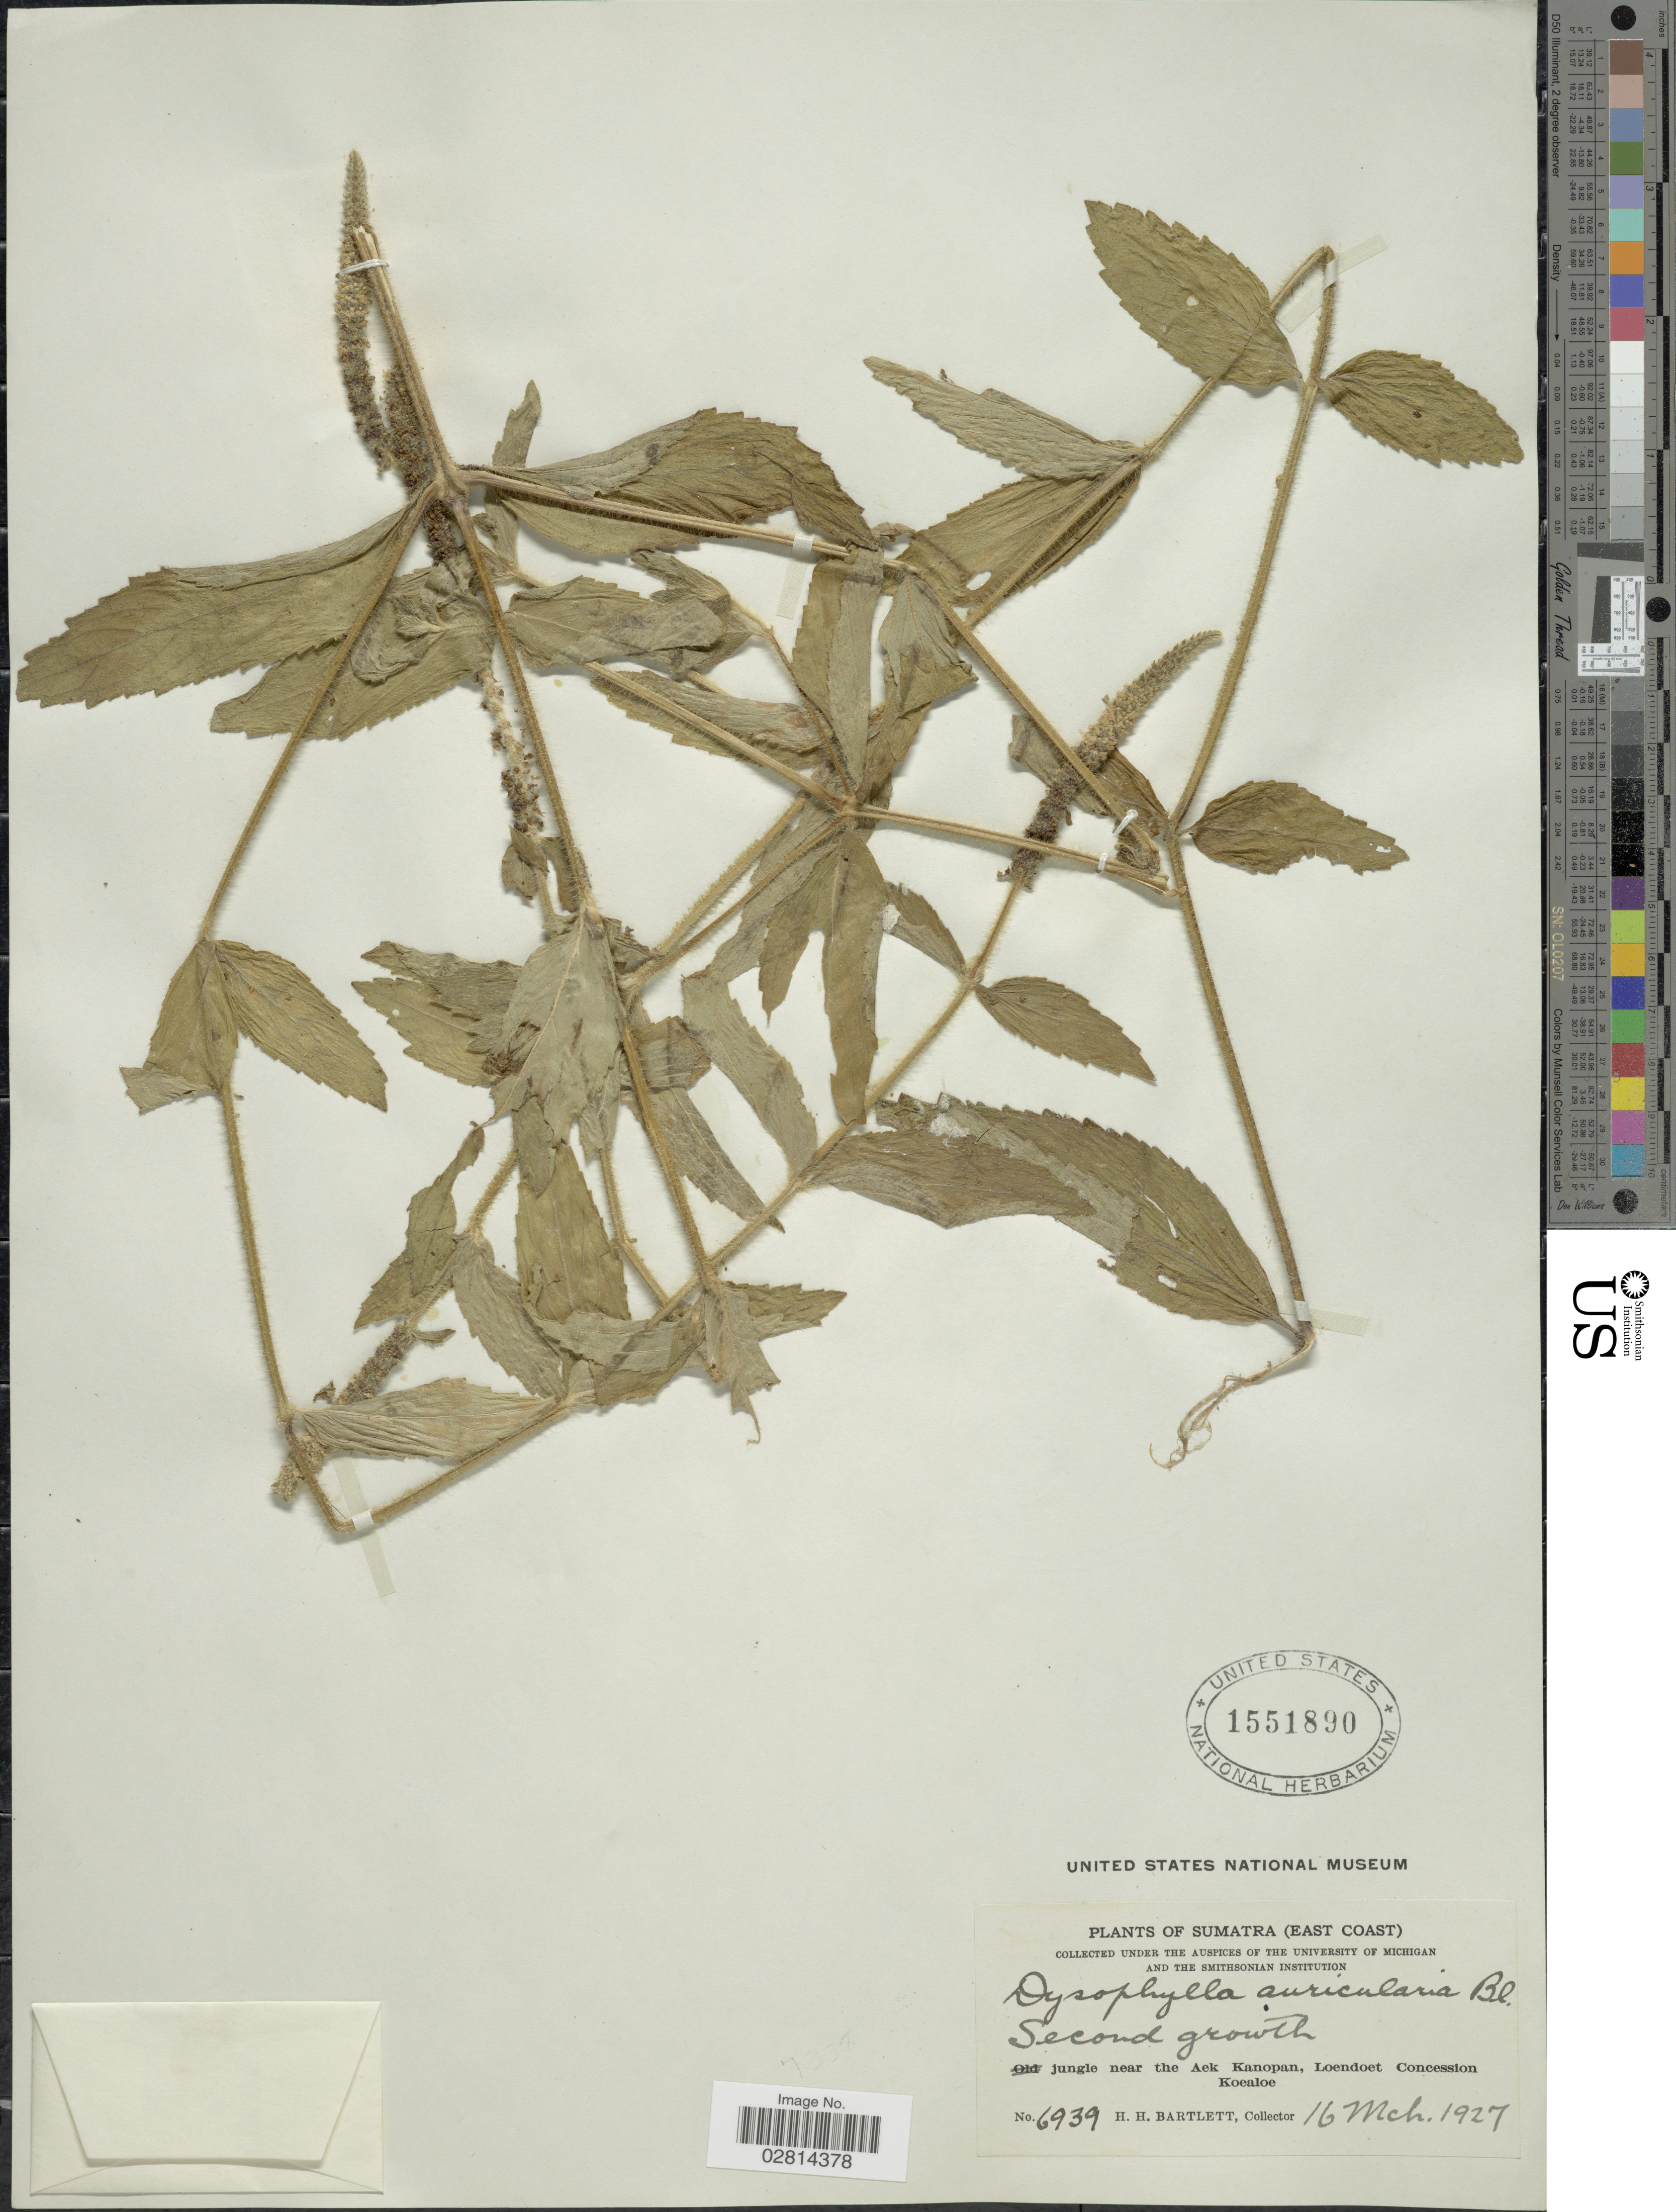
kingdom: Plantae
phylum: Tracheophyta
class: Magnoliopsida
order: Lamiales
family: Lamiaceae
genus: Pogostemon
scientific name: Pogostemon auricularius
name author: (L.) Hassk.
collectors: H. H. Bartlett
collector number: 6939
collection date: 1927-03-16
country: Indonesia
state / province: Sumatra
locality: (East Coast). Jungle near the Aek Kanopan, Loendoet Concession Koealoe.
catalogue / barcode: US 1551890